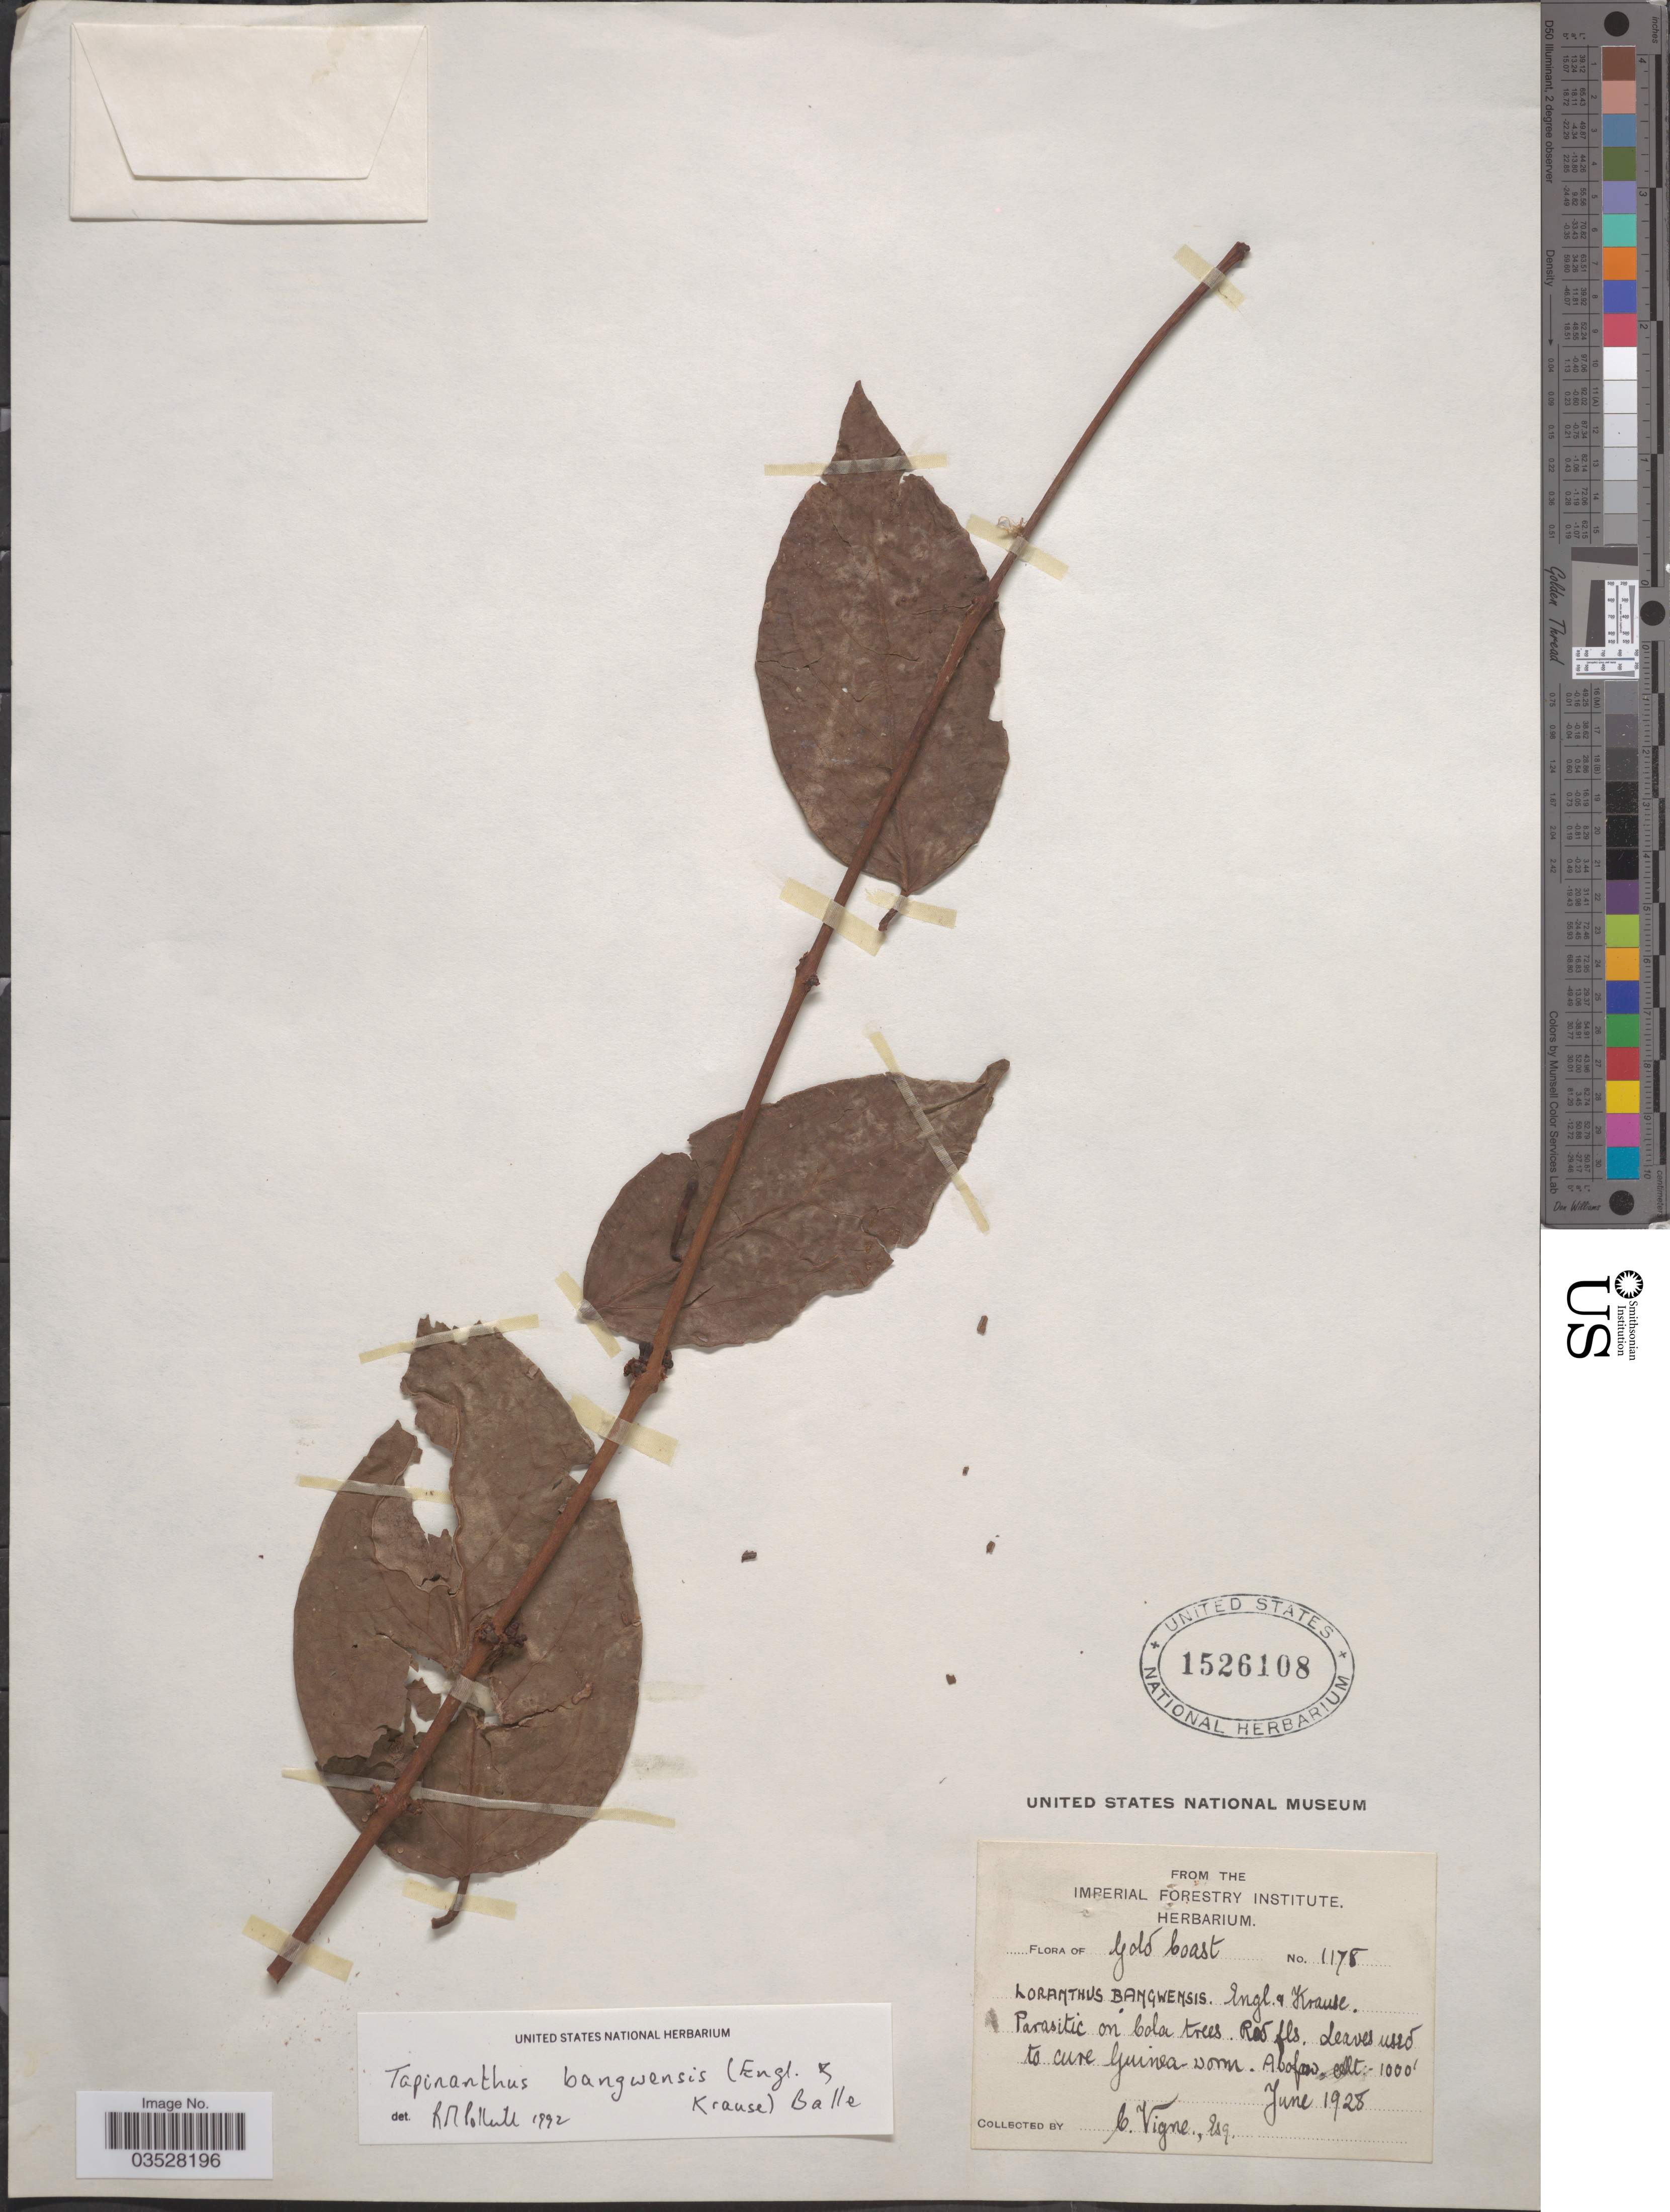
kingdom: Plantae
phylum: Tracheophyta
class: Magnoliopsida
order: Santalales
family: Loranthaceae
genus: Tapinanthus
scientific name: Tapinanthus bangwensis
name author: (Engl. & Krause) Danser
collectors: C. Vigne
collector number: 1178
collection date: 1928-06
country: Ghana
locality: Gold Coast. Abofaw.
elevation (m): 305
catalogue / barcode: US 1526108